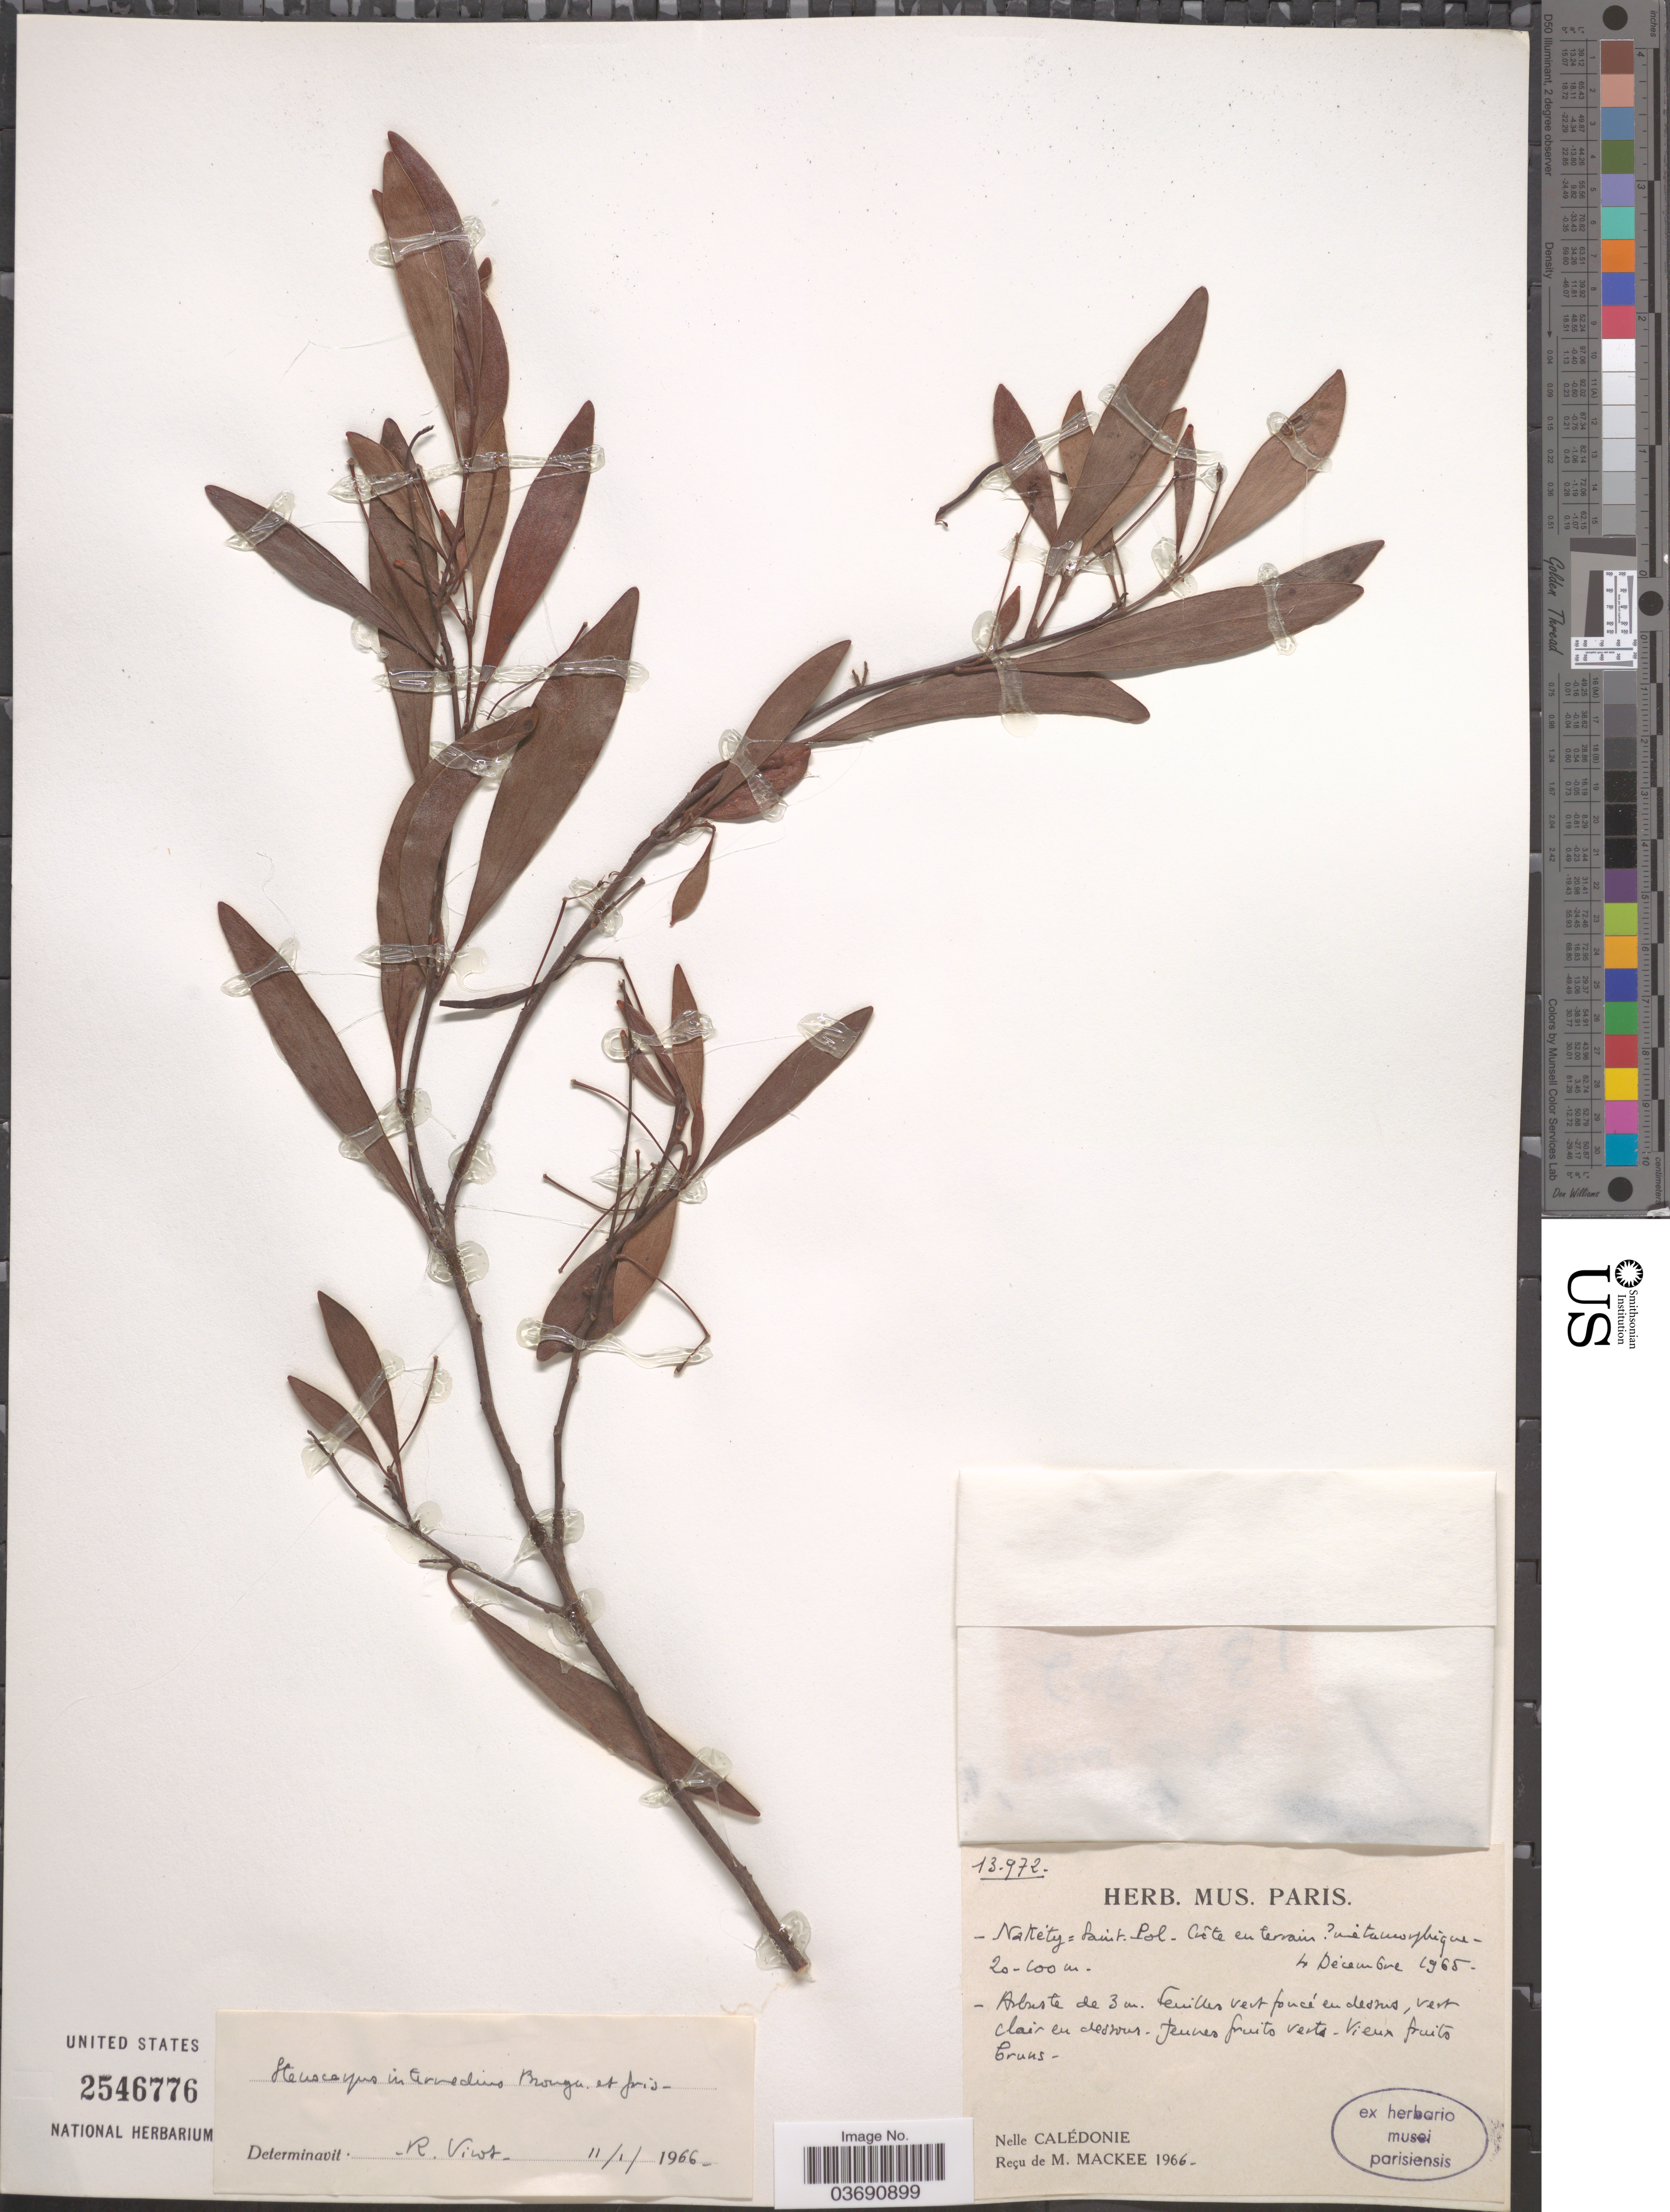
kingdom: Plantae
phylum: Tracheophyta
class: Magnoliopsida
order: Proteales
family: Proteaceae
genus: Stenocarpus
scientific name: Stenocarpus intermedius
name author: Brongn. & Gris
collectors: M. Mackee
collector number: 13972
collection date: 1965-12-04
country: New Caledonia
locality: Nakéty: Saint-Pol. Nelle Calédonie.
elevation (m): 20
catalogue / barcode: US 2546776